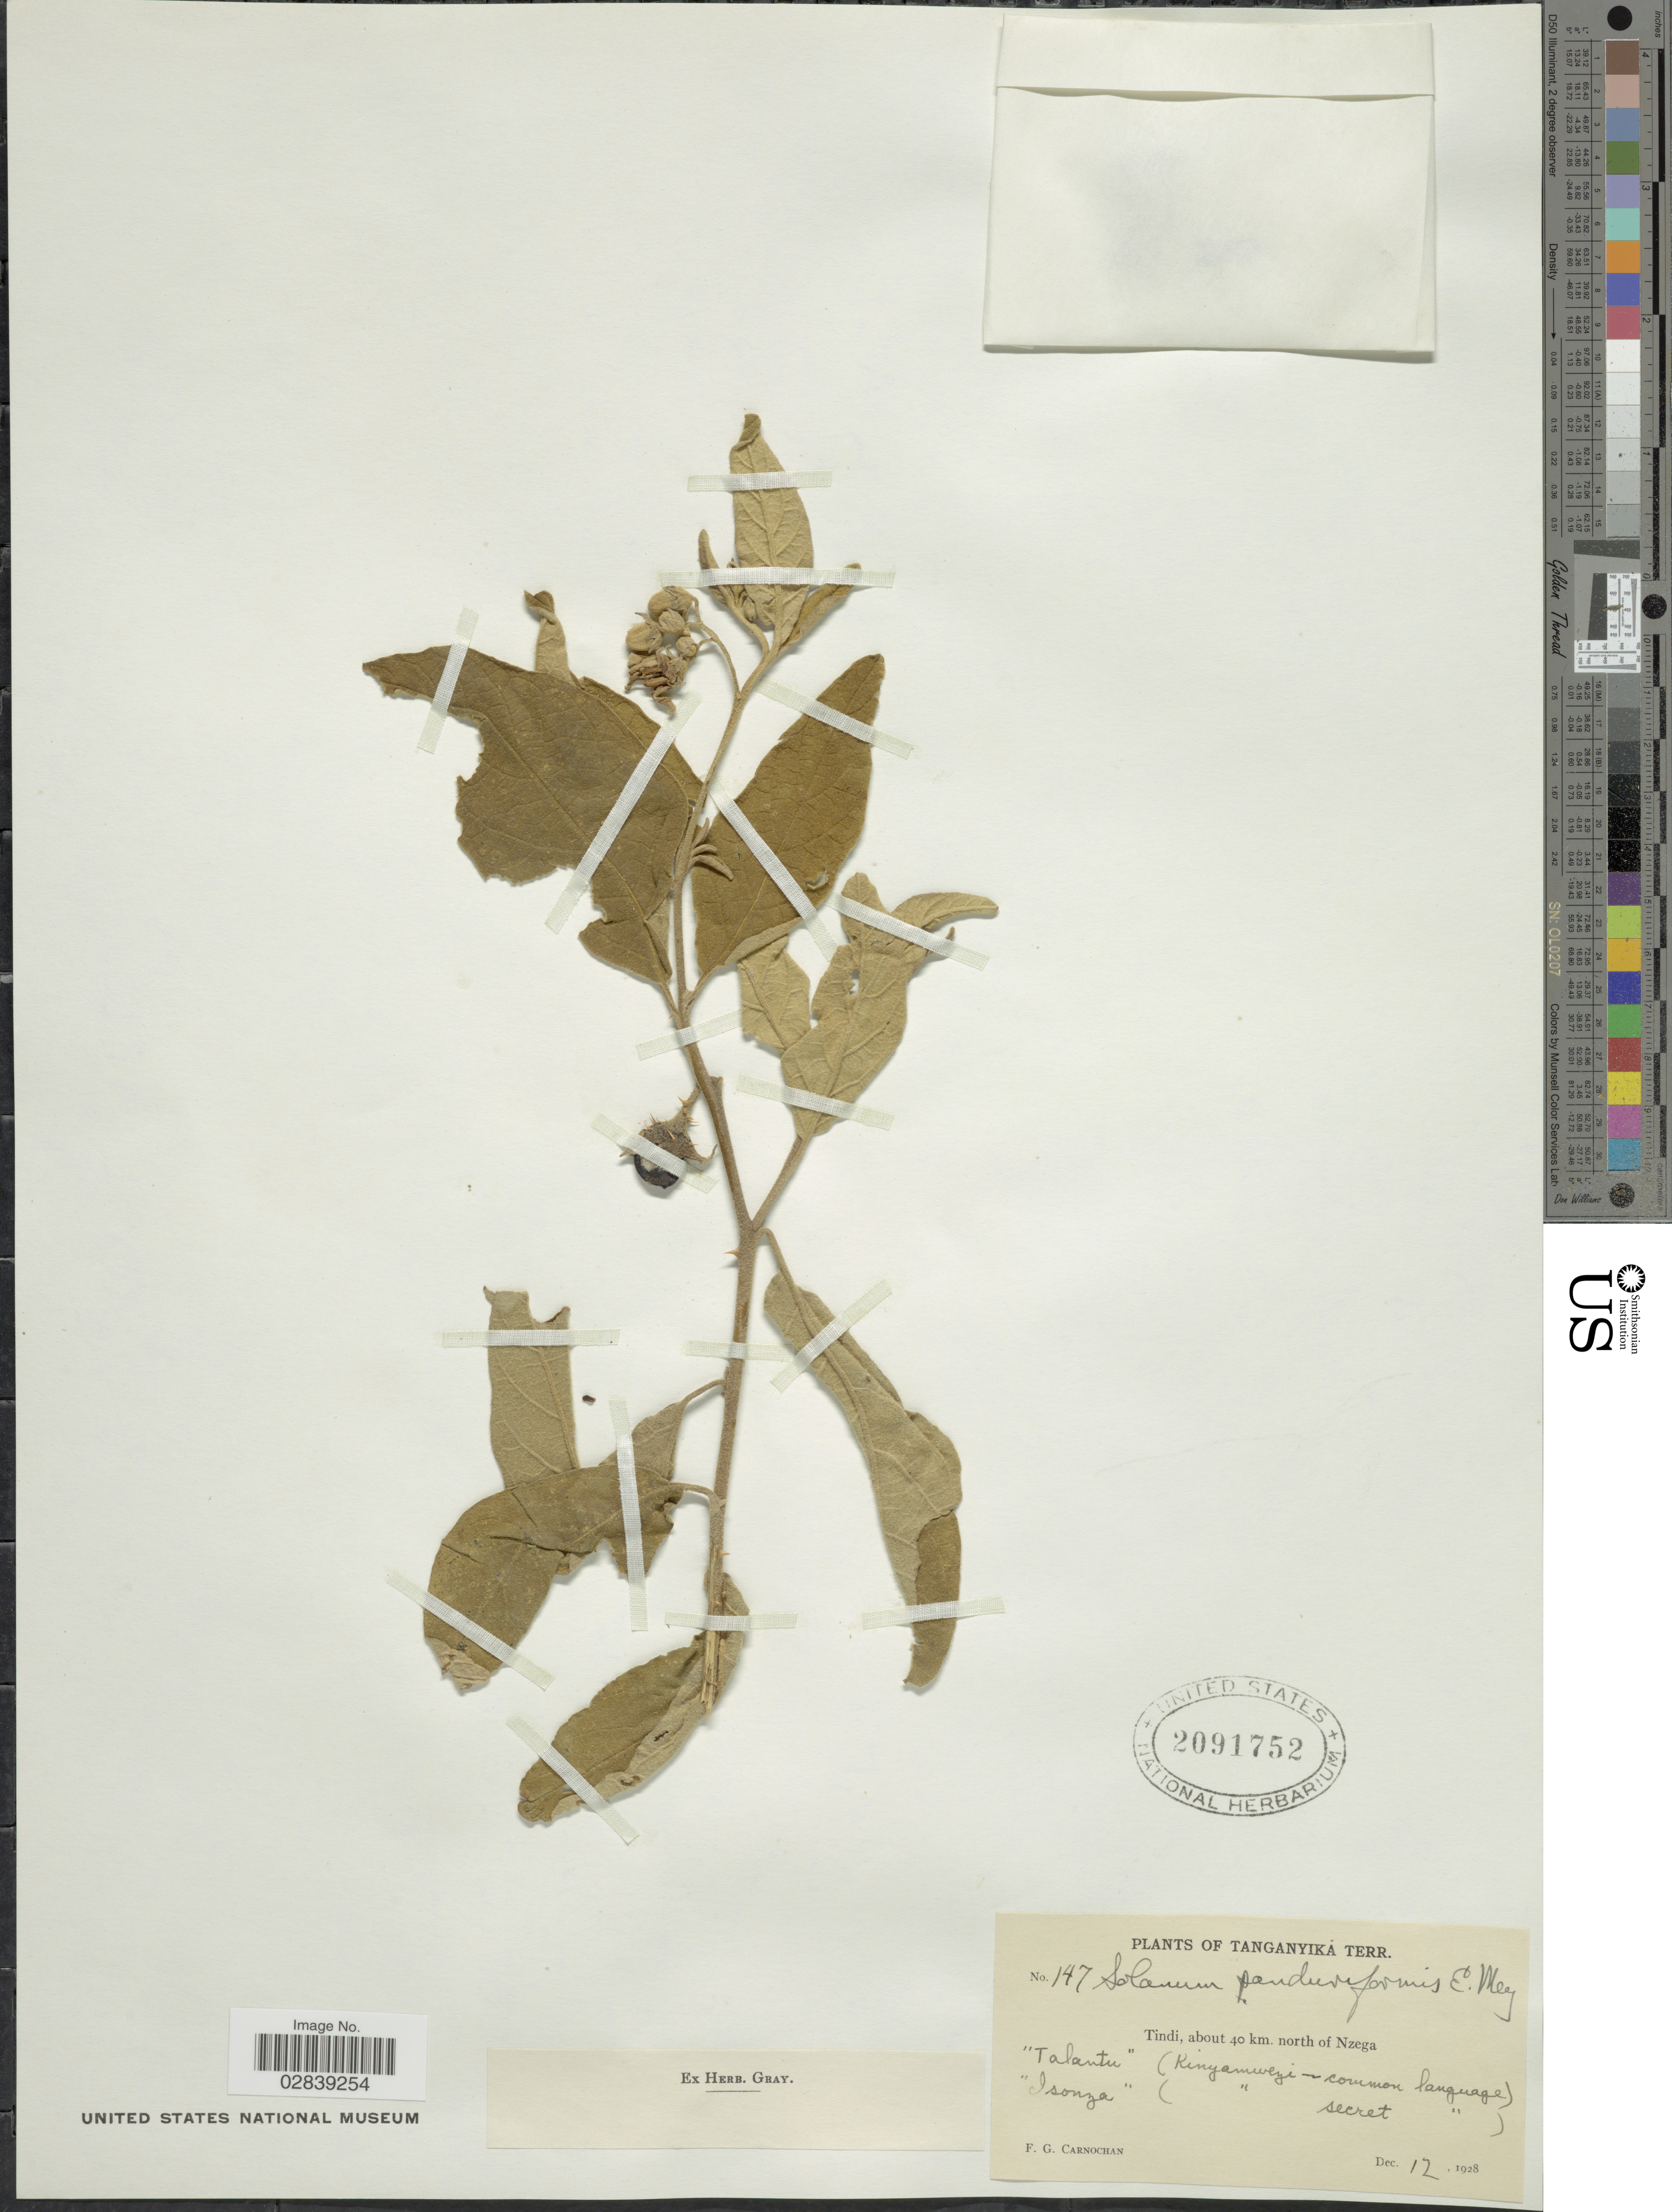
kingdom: Plantae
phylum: Tracheophyta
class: Magnoliopsida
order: Solanales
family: Solanaceae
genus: Solanum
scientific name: Solanum panduraeforme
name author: Dunal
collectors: F. Carnochan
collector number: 147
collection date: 1928-12-12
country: Tanzania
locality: Tanganyika Terr., Tindi, about 40 km. north of Nzega.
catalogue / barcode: US 2091752